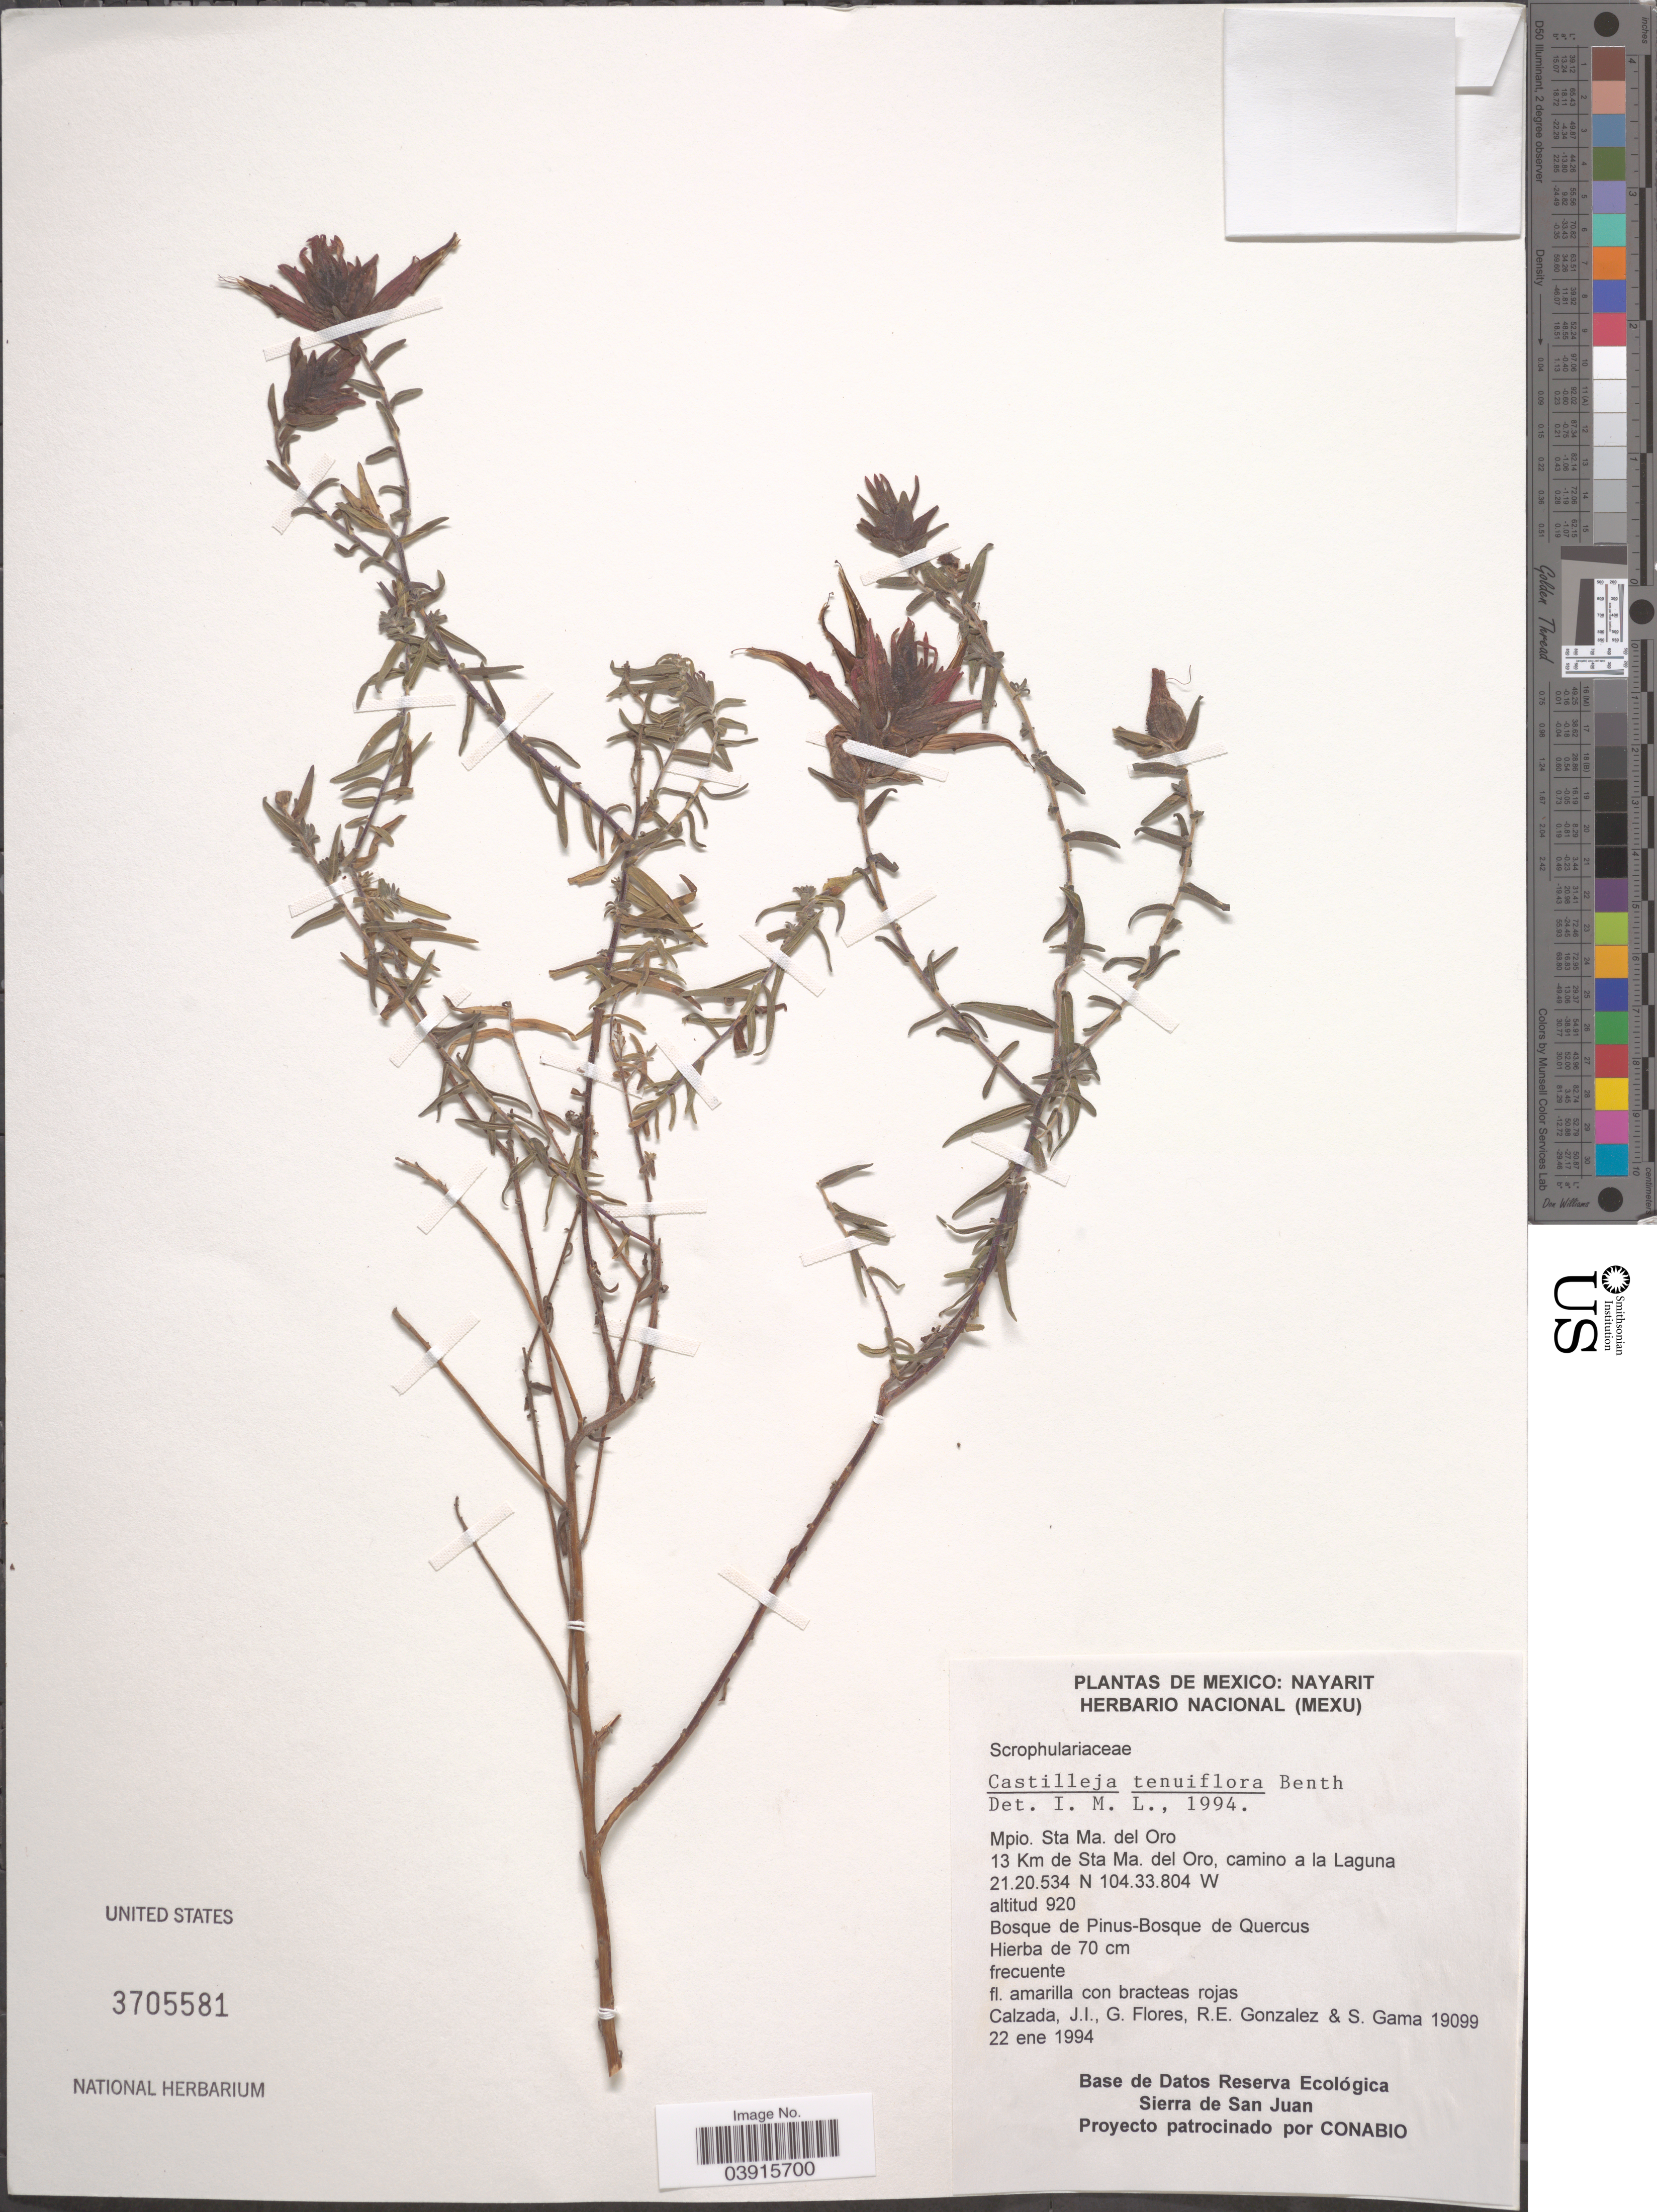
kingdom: Plantae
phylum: Tracheophyta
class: Magnoliopsida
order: Lamiales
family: Orobanchaceae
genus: Castilleja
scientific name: Castilleja tenuiflora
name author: Benth.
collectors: J. I. Calzada, G. Flores F., R. Gonzalez & S. Gama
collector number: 19099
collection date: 1994-01-22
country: Mexico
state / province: Nayarit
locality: Mpio. Sta Ma. del Oro. 13 Km de Sta Ma. del Oro, camino a la Laguna.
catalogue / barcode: US 3705581